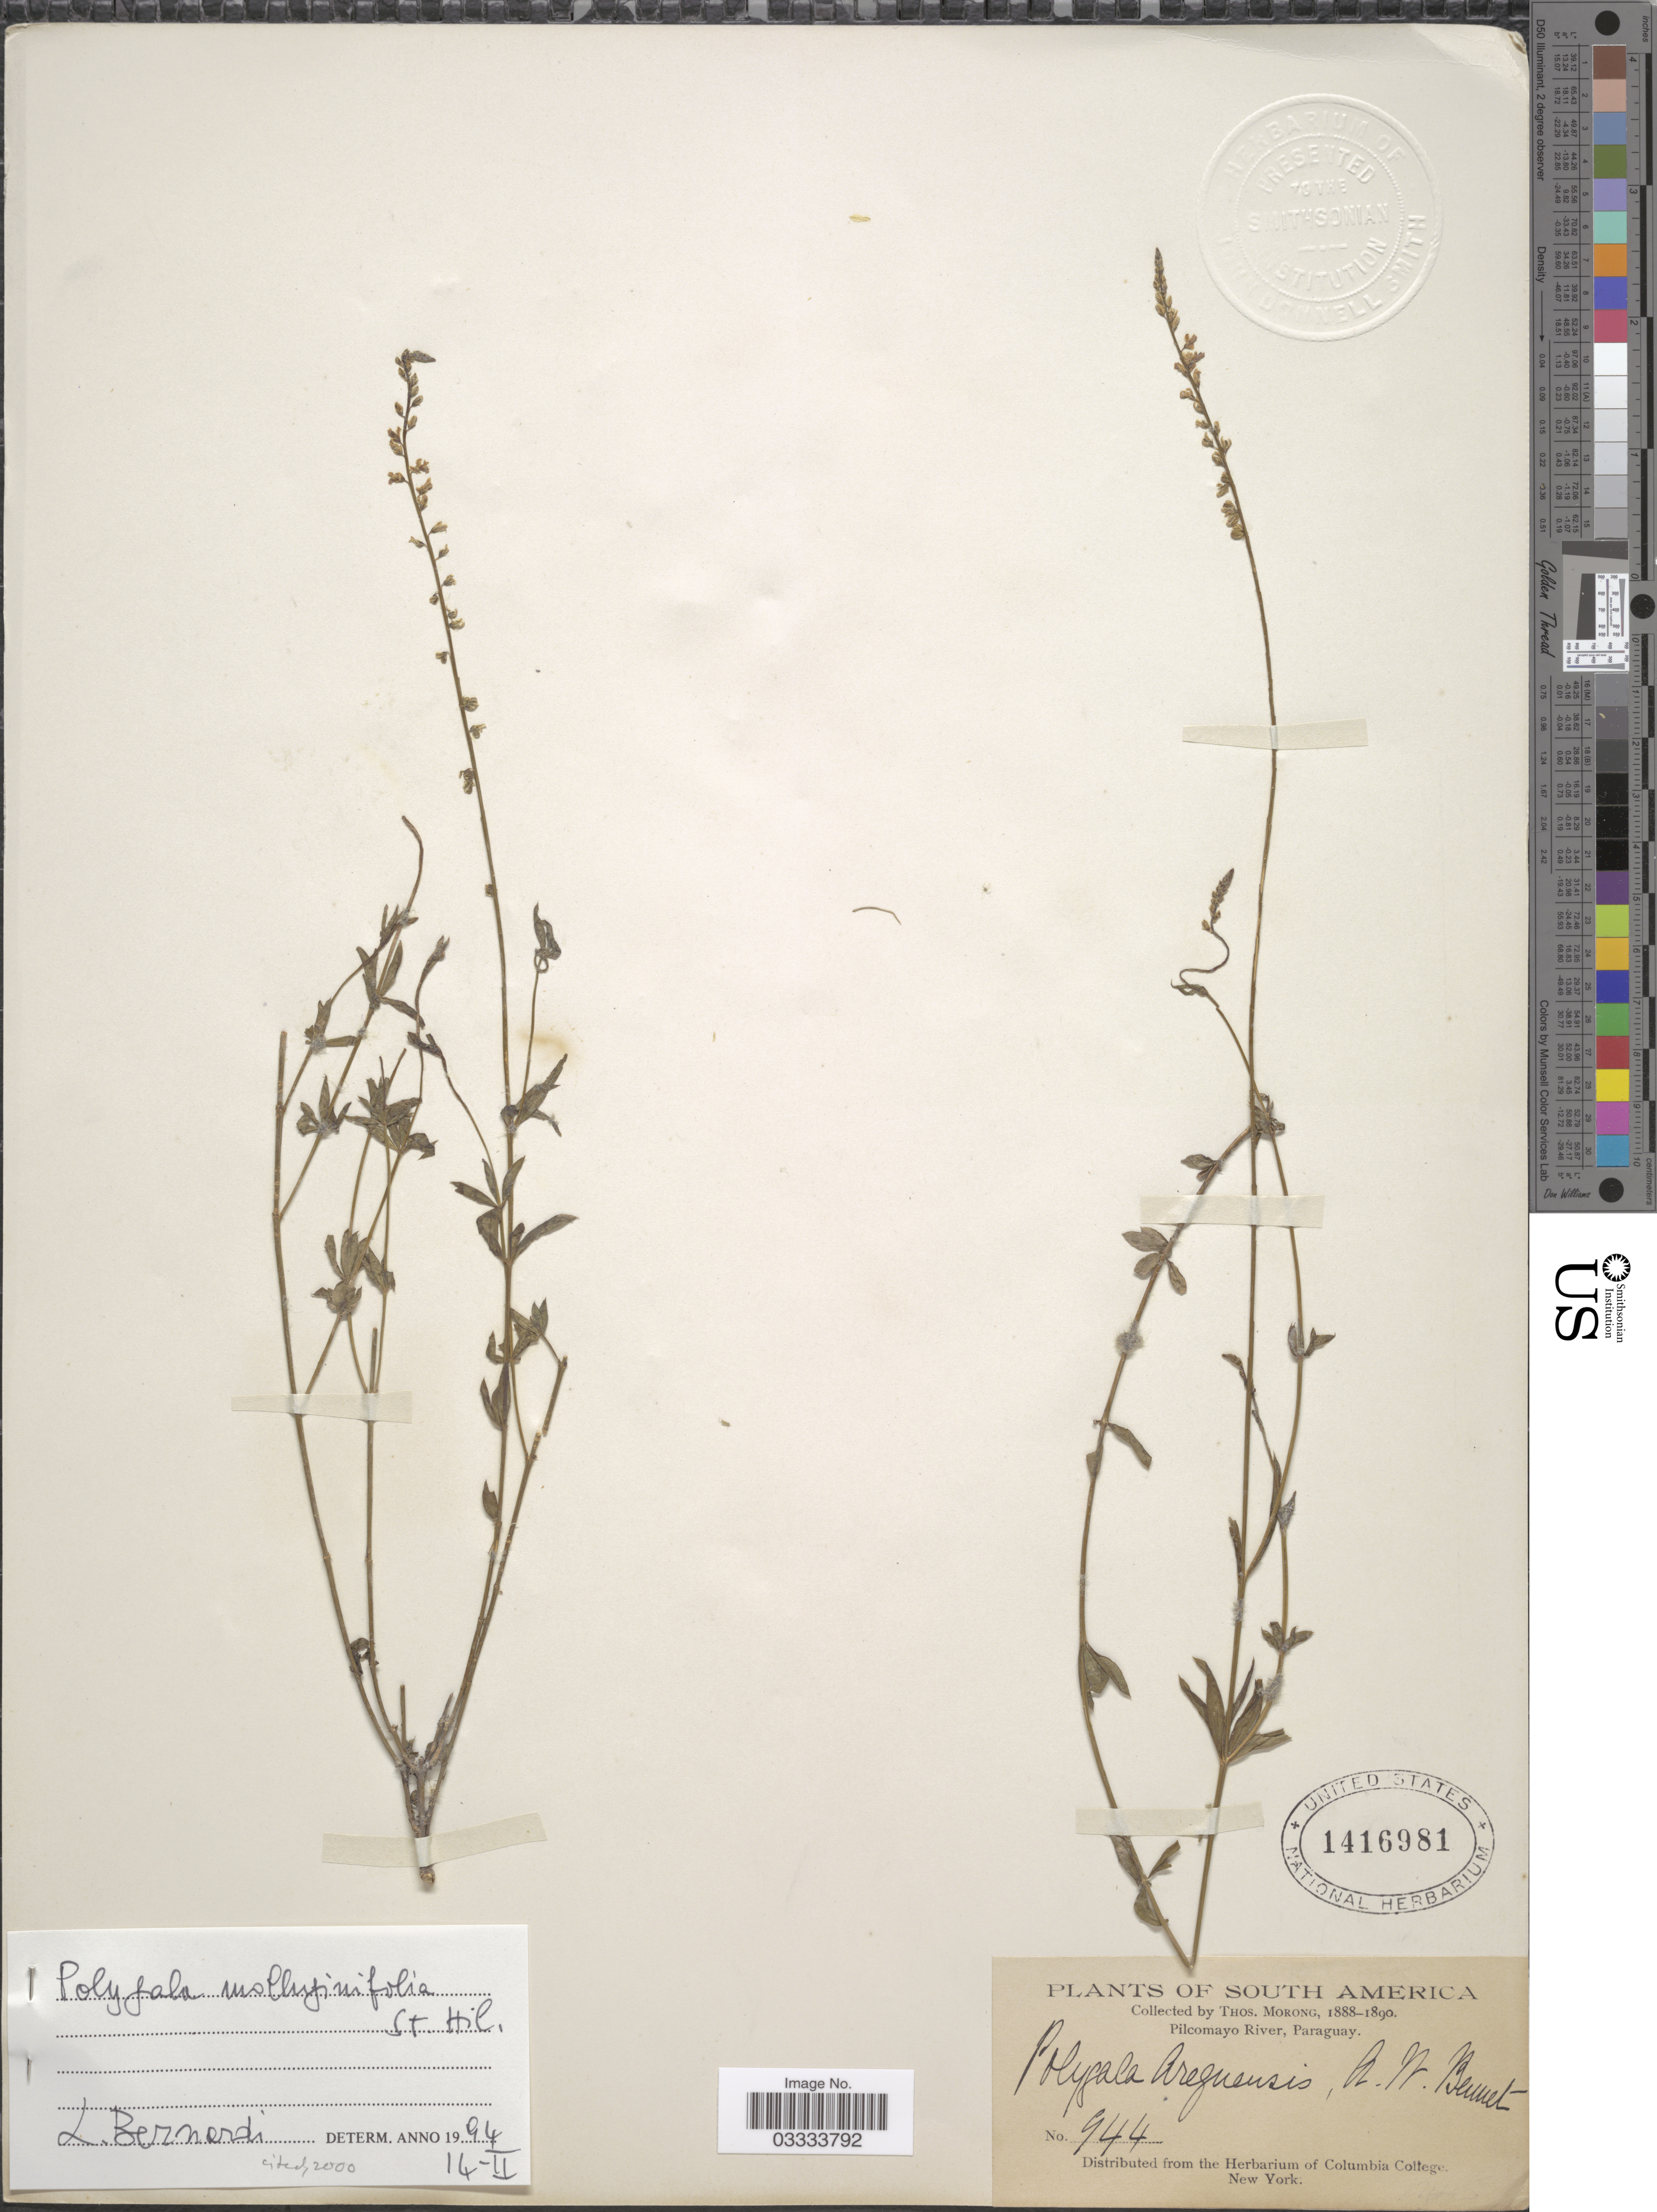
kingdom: Plantae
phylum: Tracheophyta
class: Magnoliopsida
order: Fabales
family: Polygalaceae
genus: Polygala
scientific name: Polygala molluginifolia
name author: A. St.-Hil. & Moq.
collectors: ex herb. T. Morong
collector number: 944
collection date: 1888/1890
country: Paraguay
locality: Pilcomayo River.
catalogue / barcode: US 1416981